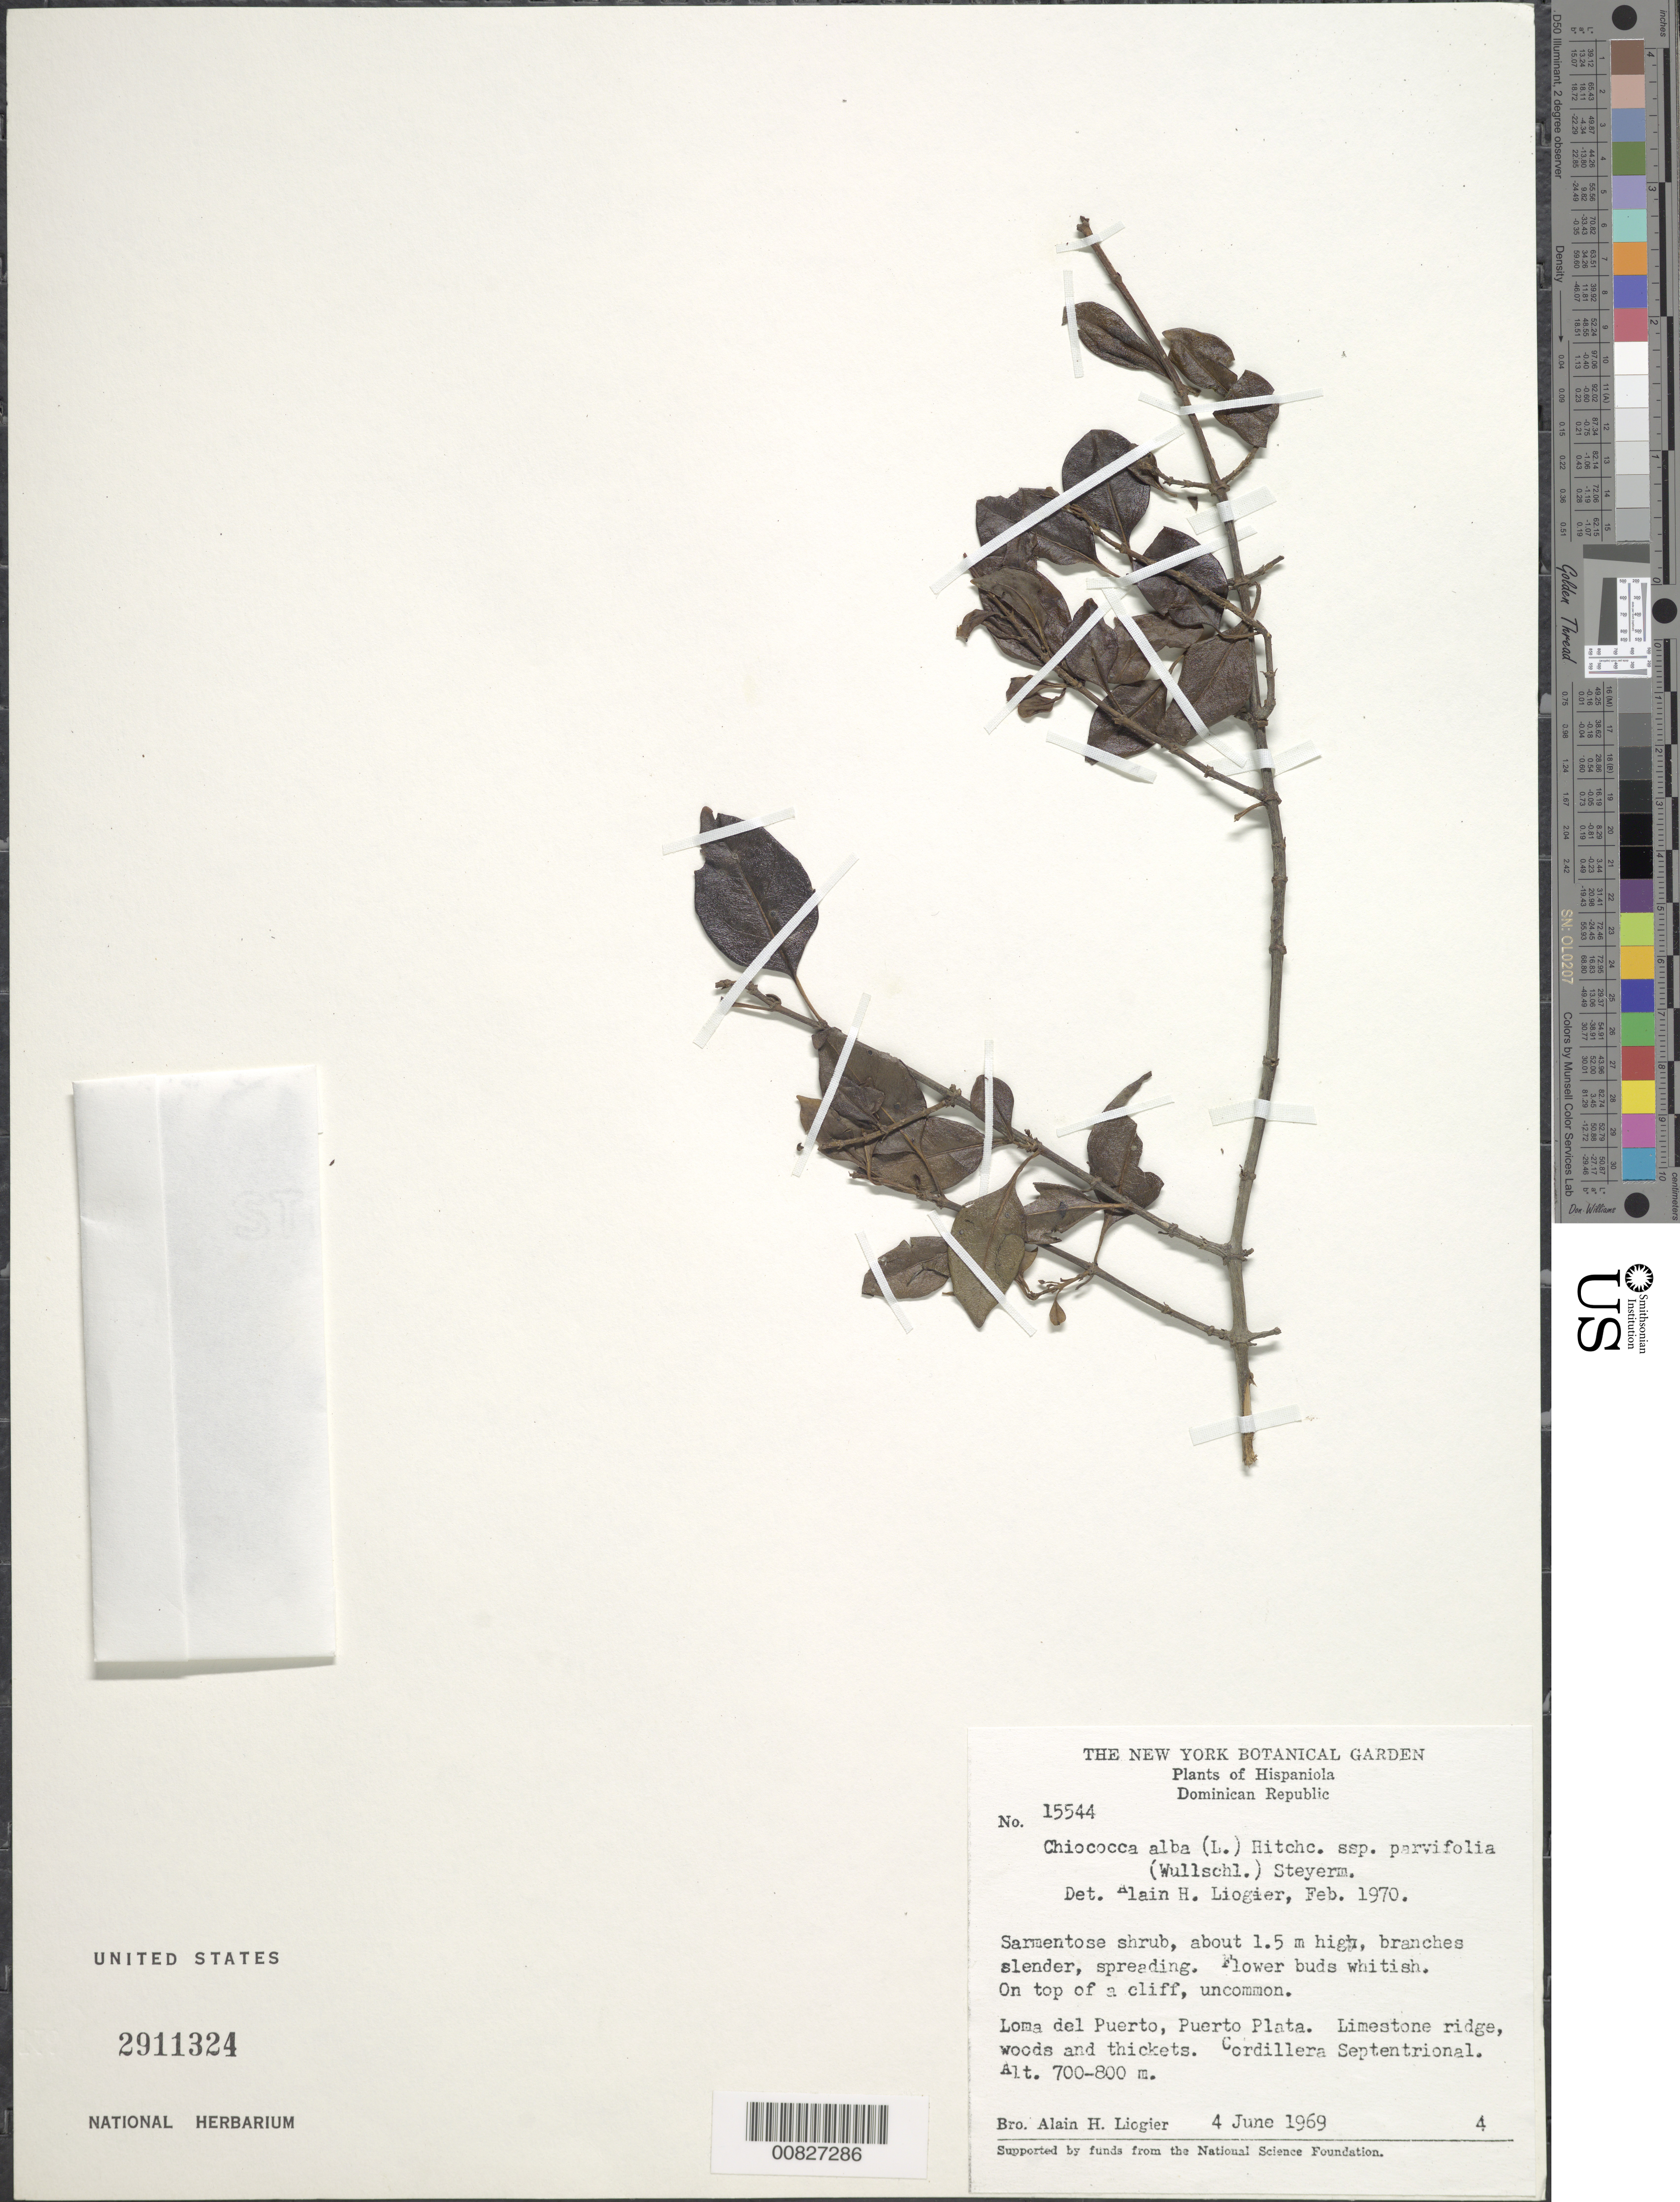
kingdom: Plantae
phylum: Tracheophyta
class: Magnoliopsida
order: Gentianales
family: Rubiaceae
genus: Chiococca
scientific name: Chiococca alba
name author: (L.) Hitchc.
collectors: A. H. Liogier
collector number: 15544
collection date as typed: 04 Jun 1969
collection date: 1969-06-04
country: Dominican Republic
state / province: Puerto Plata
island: Hispaniola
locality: Loma del Puerto, Cordillera Septentrional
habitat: In woods and thickets on top of cliff of limestone ridge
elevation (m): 700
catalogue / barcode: US 2911324